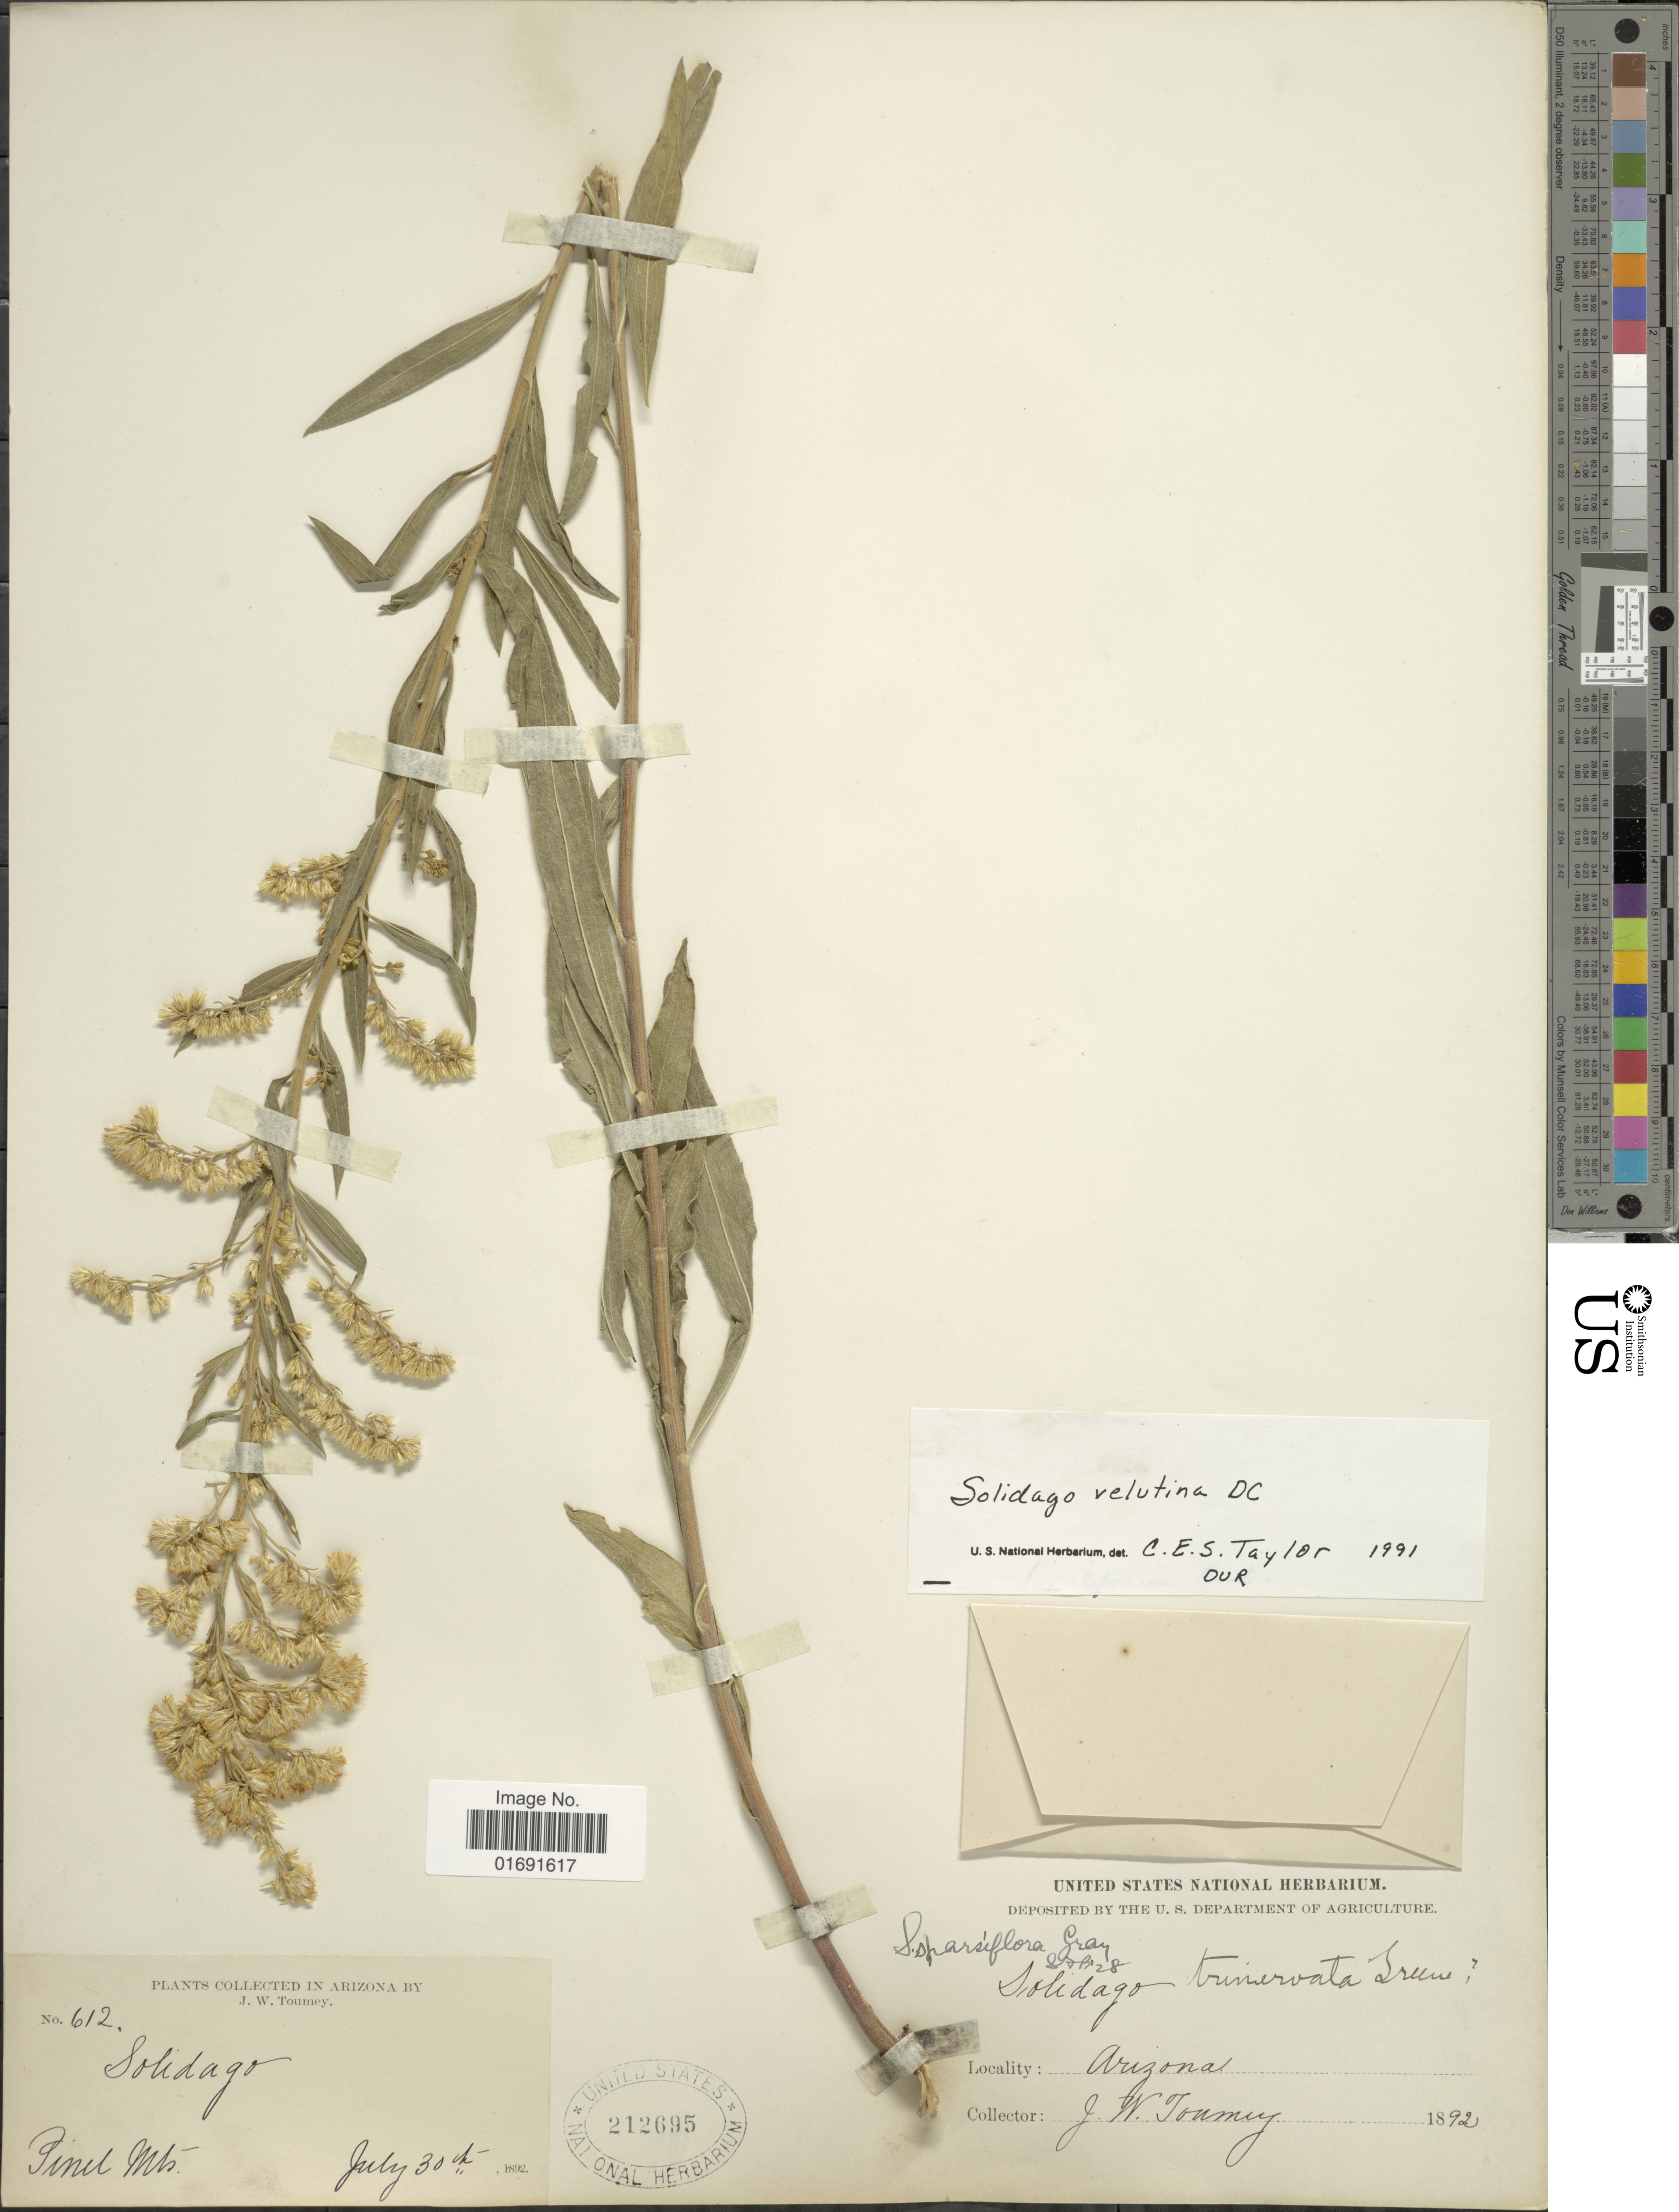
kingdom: Plantae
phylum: Tracheophyta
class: Magnoliopsida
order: Asterales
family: Asteraceae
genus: Solidago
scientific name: Solidago velutina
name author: DC.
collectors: J. W. Toumey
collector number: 612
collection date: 1892-07-30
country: United States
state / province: Arizona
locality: Pinel Mts.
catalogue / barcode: US 212695